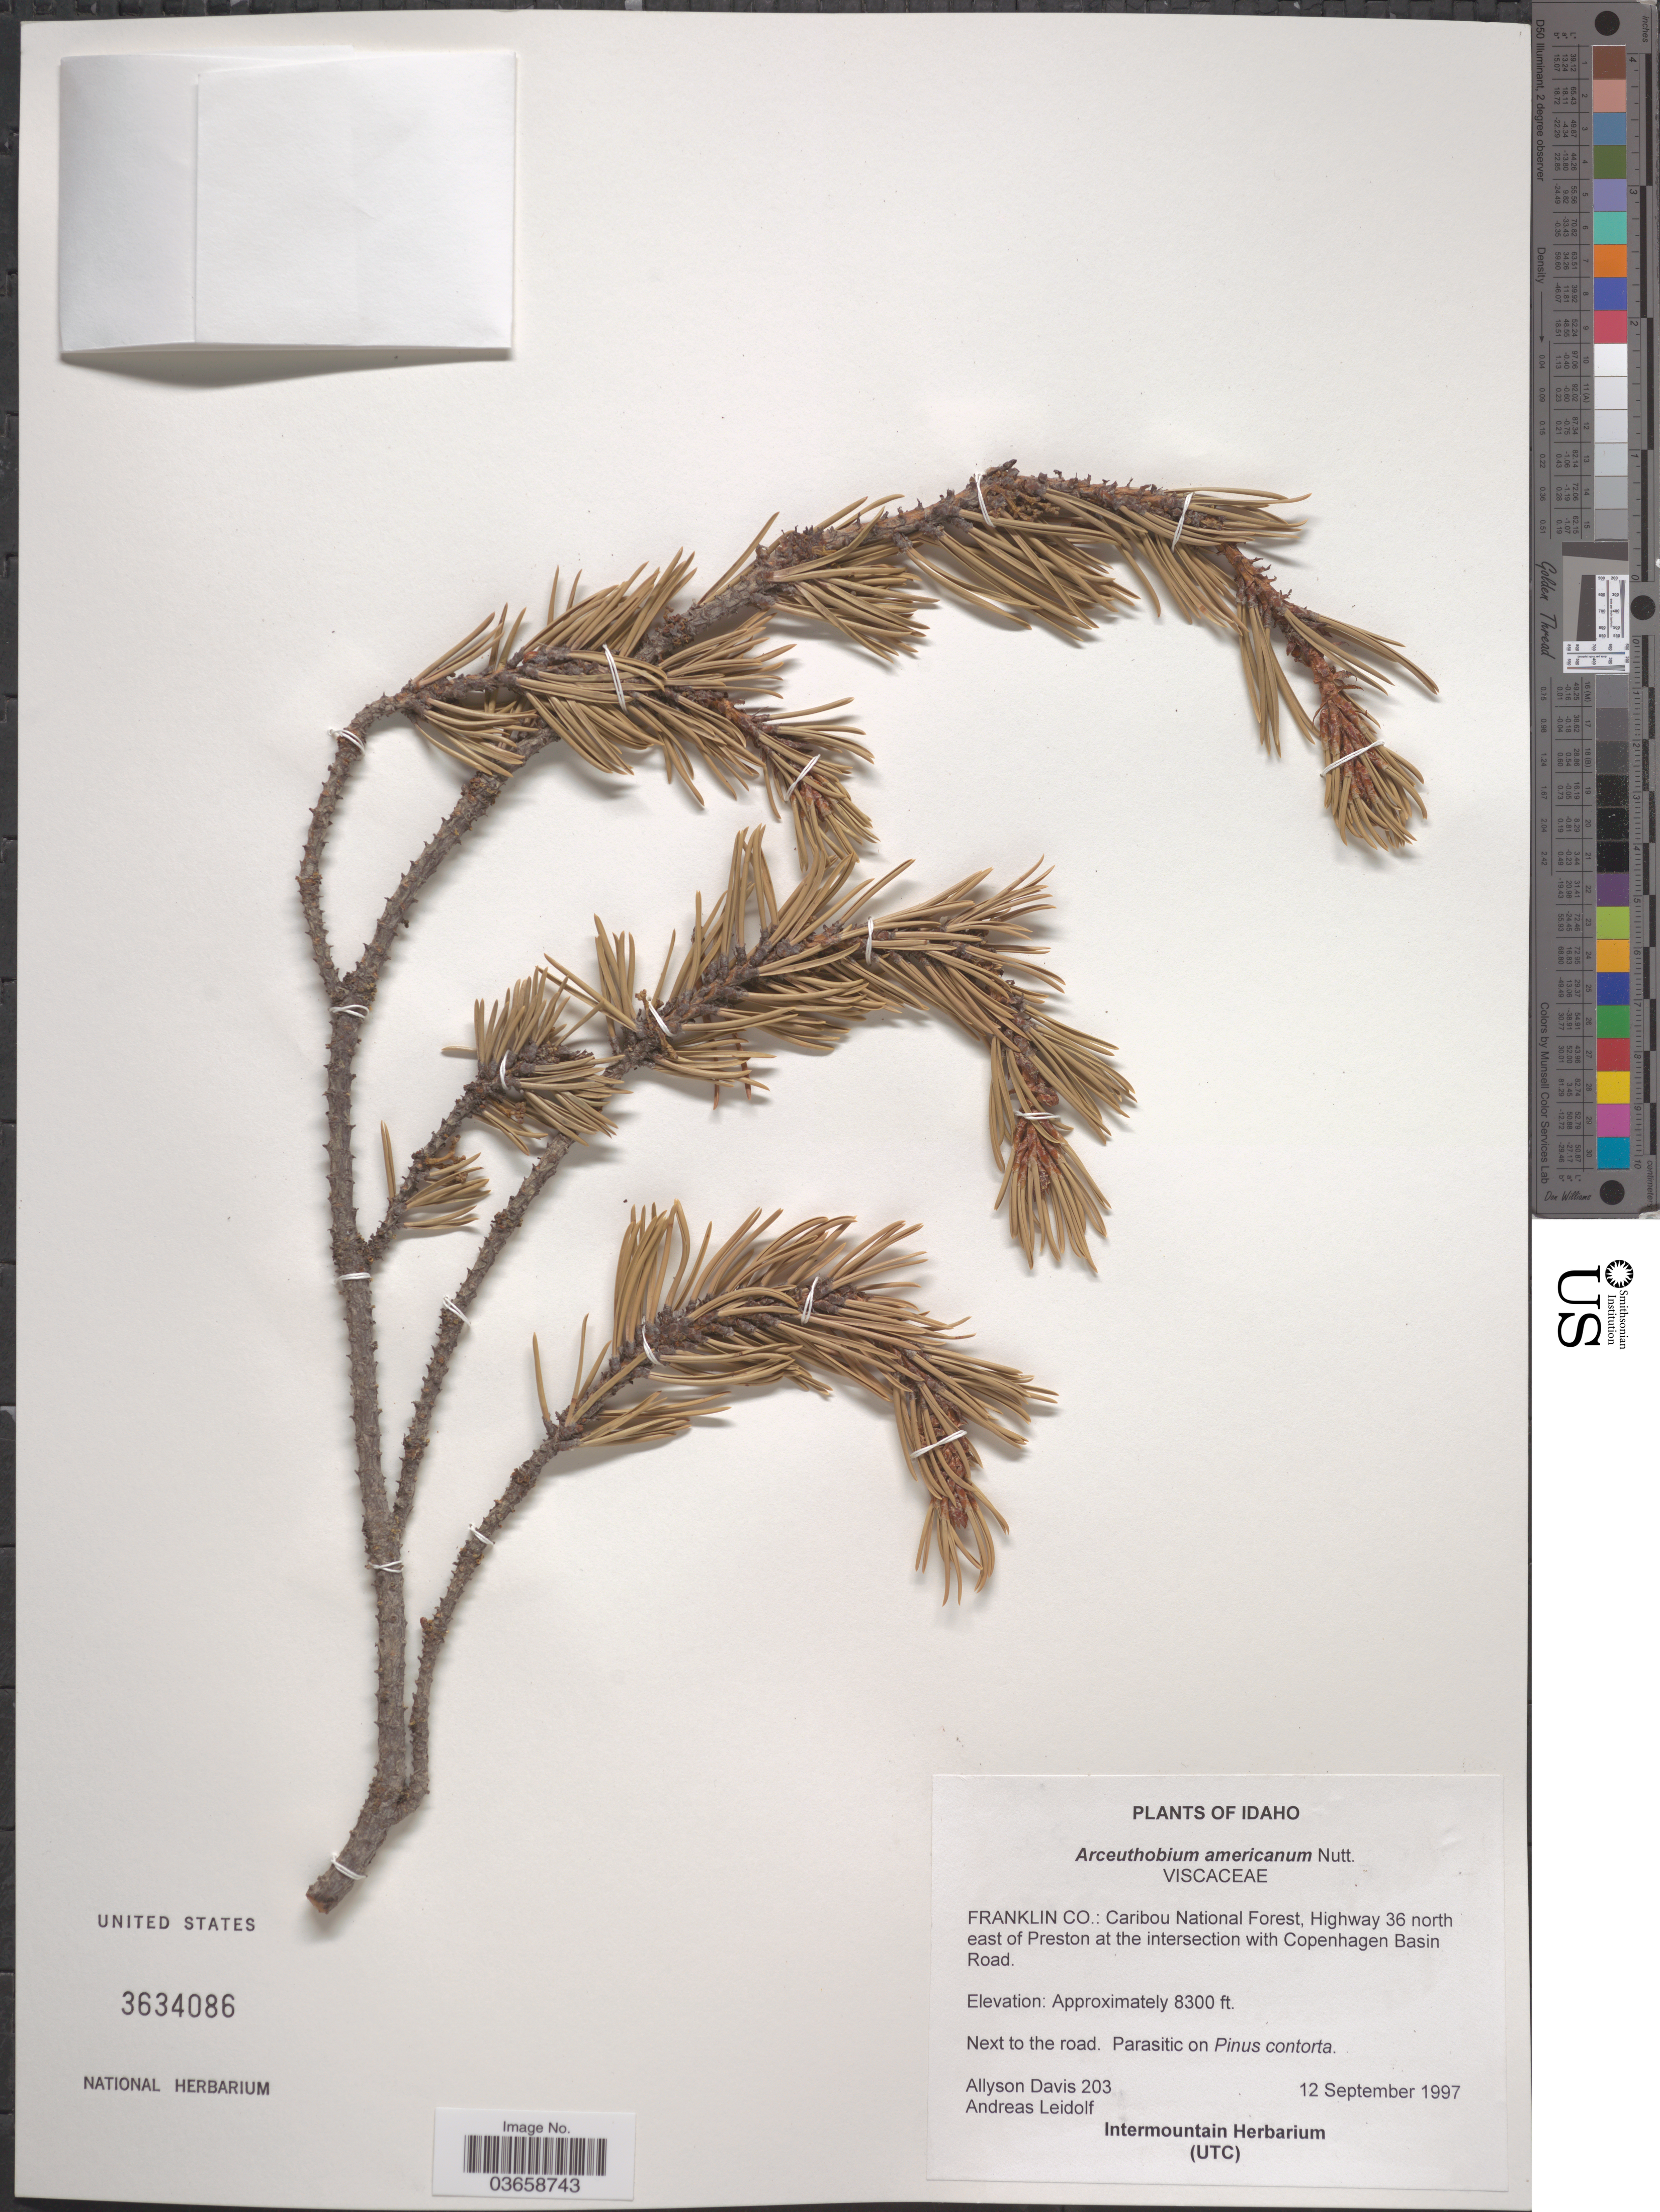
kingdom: Plantae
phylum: Tracheophyta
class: Magnoliopsida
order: Santalales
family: Viscaceae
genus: Arceuthobium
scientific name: Arceuthobium americanum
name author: Nutt. ex A. Gray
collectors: A. Davis & A. Leidolf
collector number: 203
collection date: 1997-09-12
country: United States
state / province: Idaho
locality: Franklin Co.: Caribou National Forest, Highway 36 north east of Preston at the intersection with Copenhagen Basin Road.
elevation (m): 2530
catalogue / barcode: US 3634086